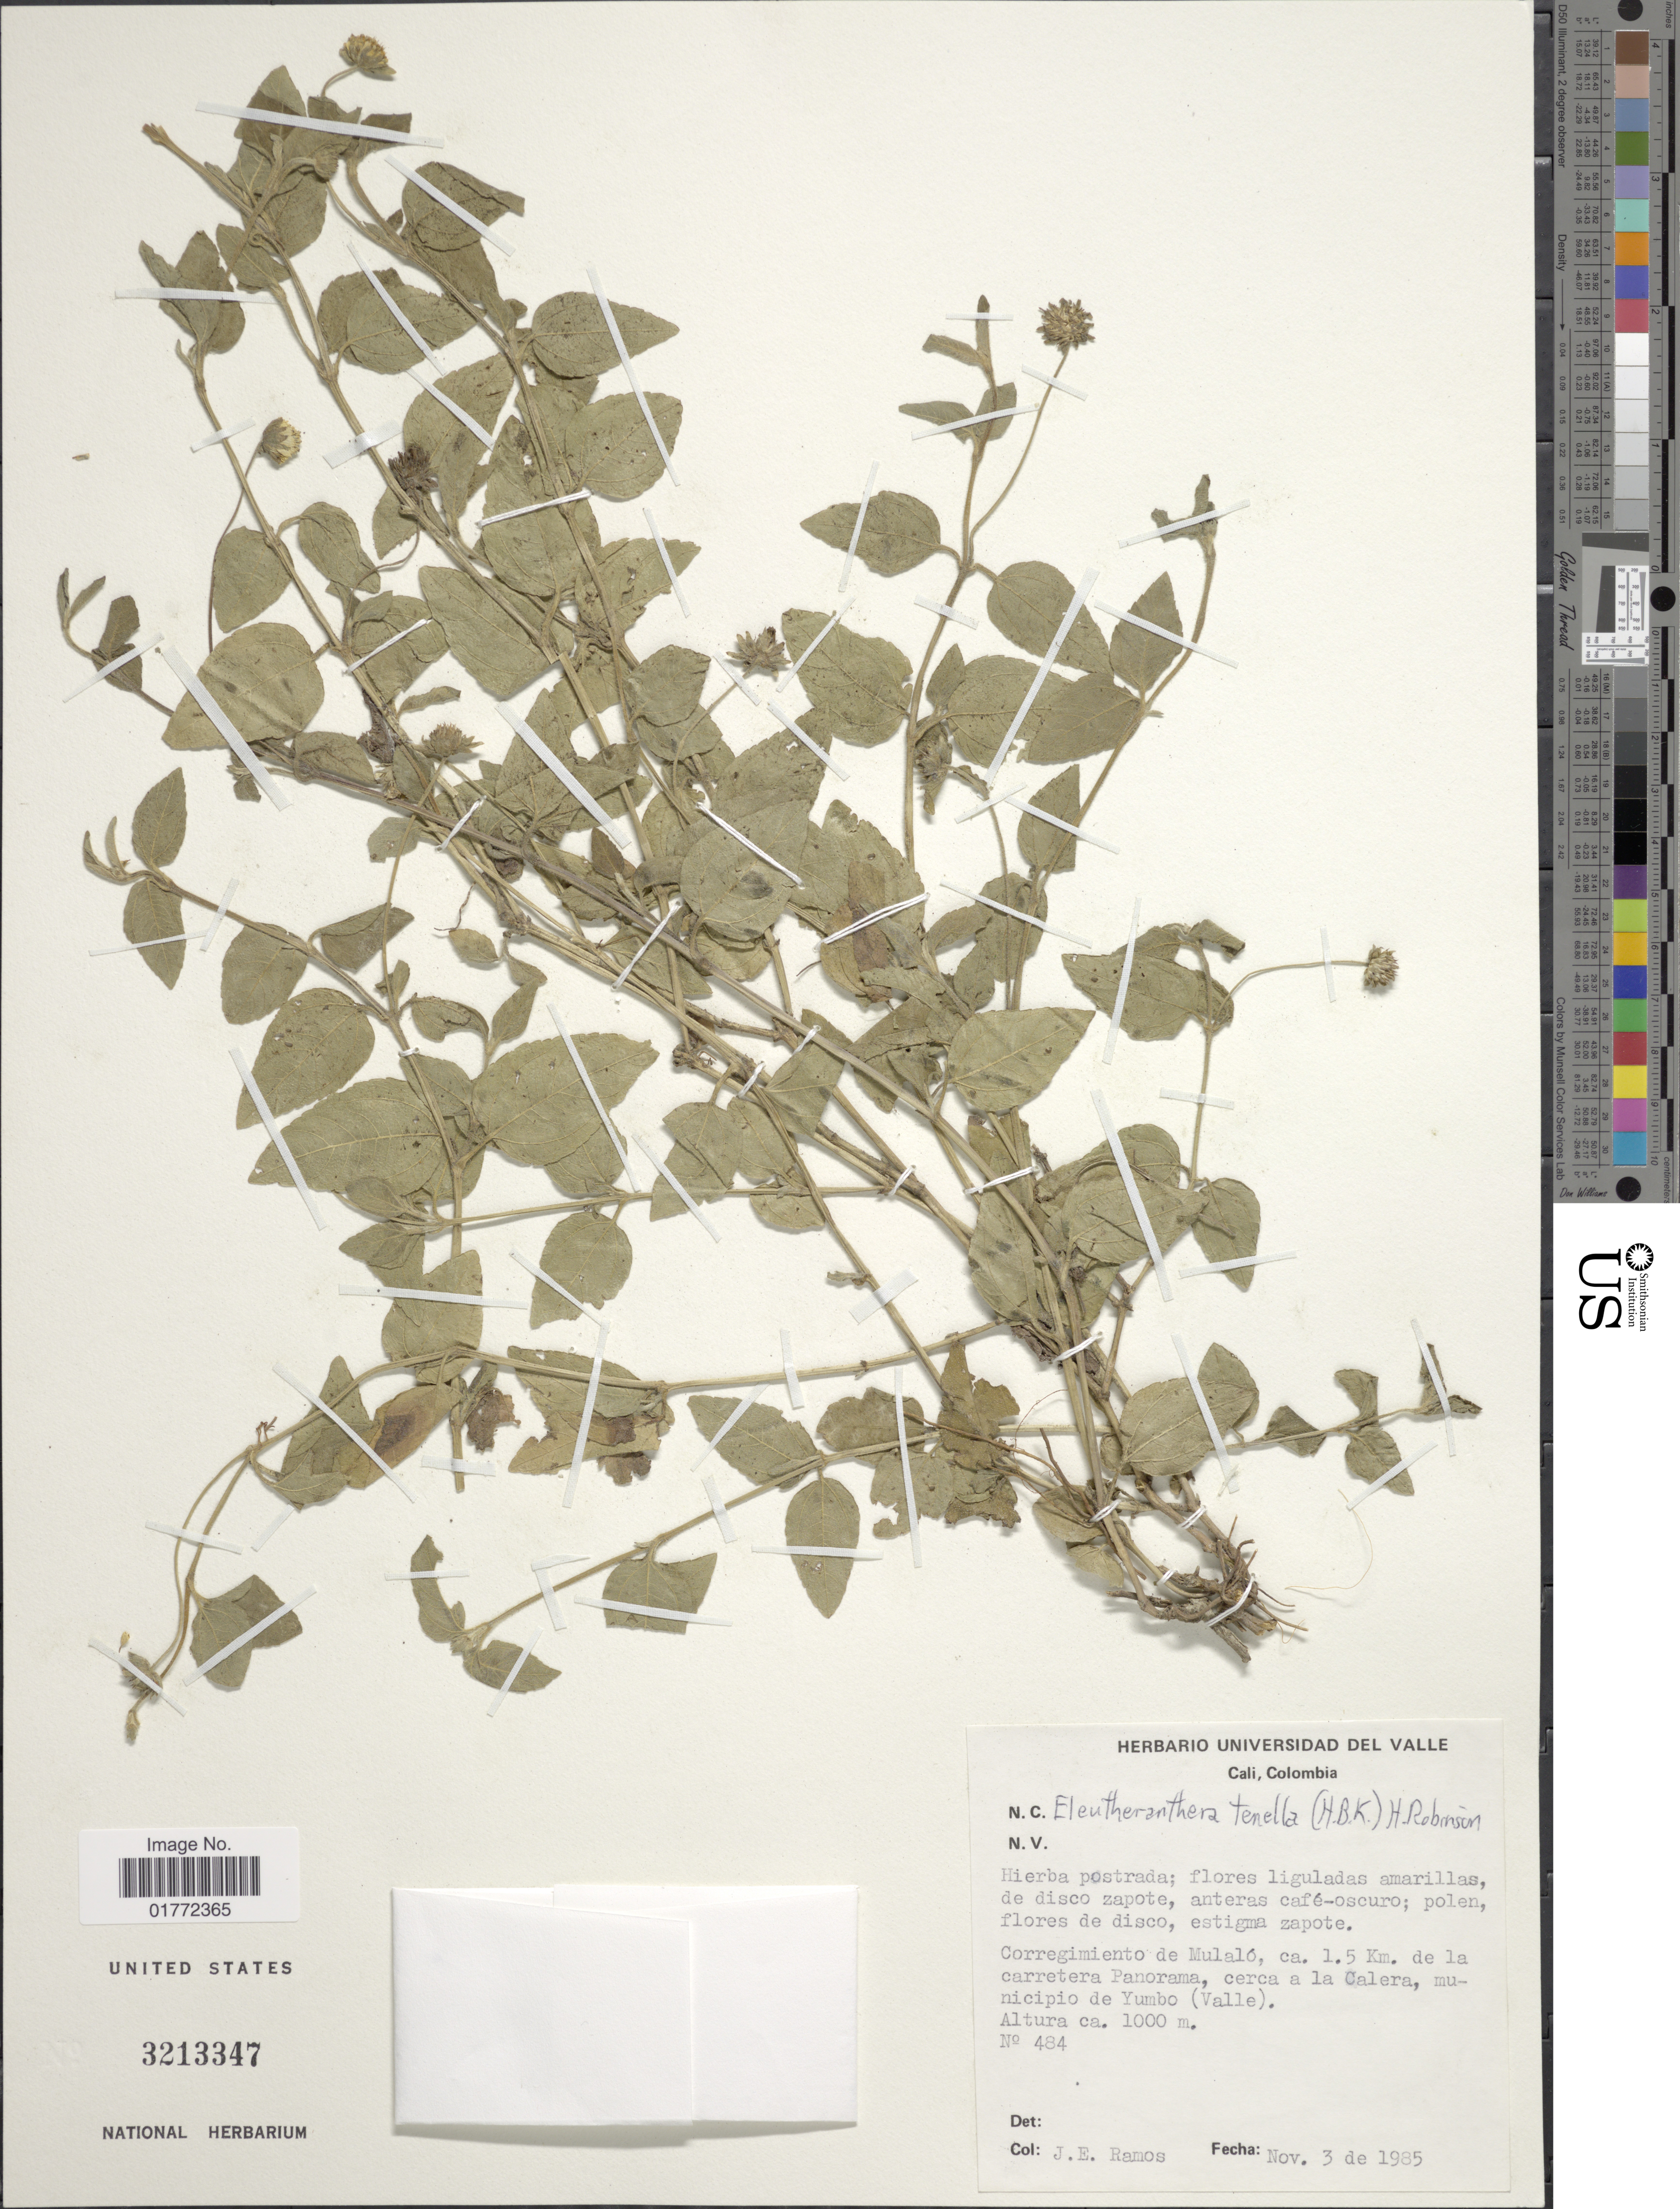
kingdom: Plantae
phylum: Tracheophyta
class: Magnoliopsida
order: Asterales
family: Asteraceae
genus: Eleutheranthera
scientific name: Eleutheranthera tenella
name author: (Kunth) H. Rob.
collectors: J. E. Ramos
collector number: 484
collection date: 1985-11-03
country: Colombia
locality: Corregimiento de Mulalo, ca. 1.5 km. de la carretera Panorama, cerca a la Calera, Muncipio de Yumbo (Valle)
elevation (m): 1000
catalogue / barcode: US 3213347